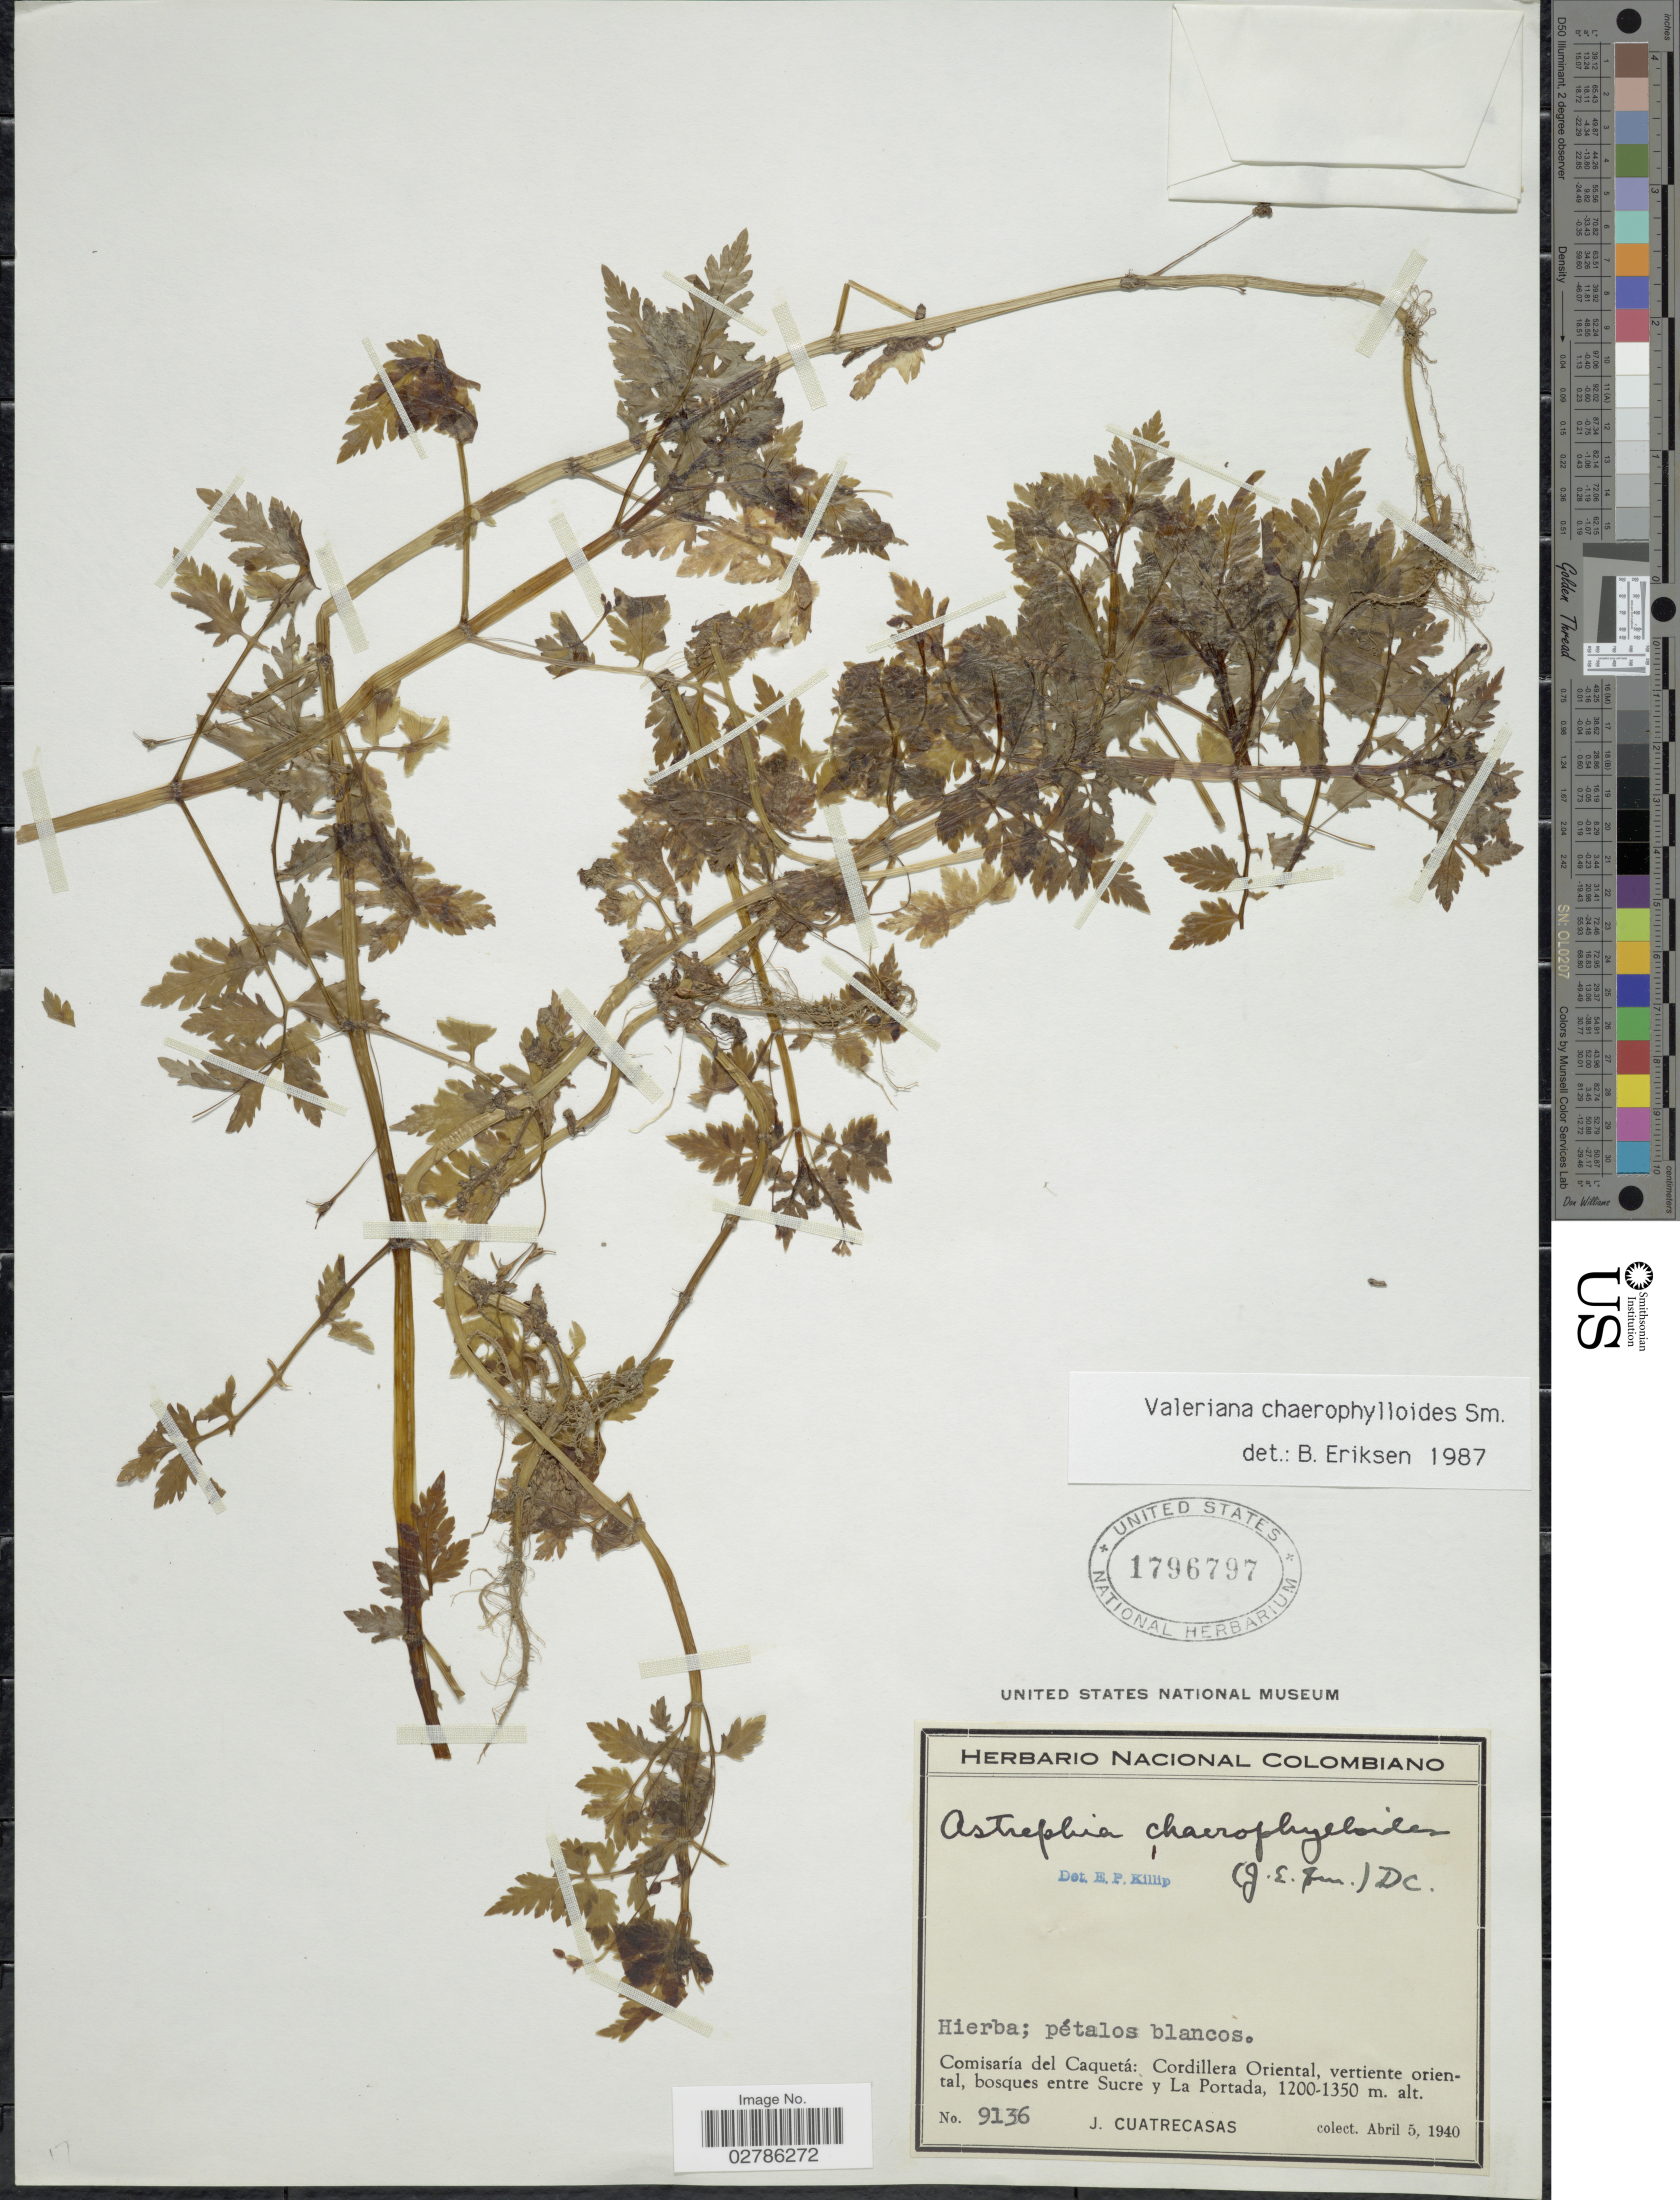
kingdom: Plantae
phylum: Tracheophyta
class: Magnoliopsida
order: Dipsacales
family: Caprifoliaceae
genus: Astrephia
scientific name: Astrephia chaerophylloides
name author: (Sm.) DC.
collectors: J. Cuatrecasas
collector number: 9136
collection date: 1940-04-05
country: Colombia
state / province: Caquetá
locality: Comisaría del Caquetá, Cordillera Oriental, vertiente oriental, bosques entre Sucre y La Portada.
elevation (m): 1200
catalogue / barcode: US 1796797